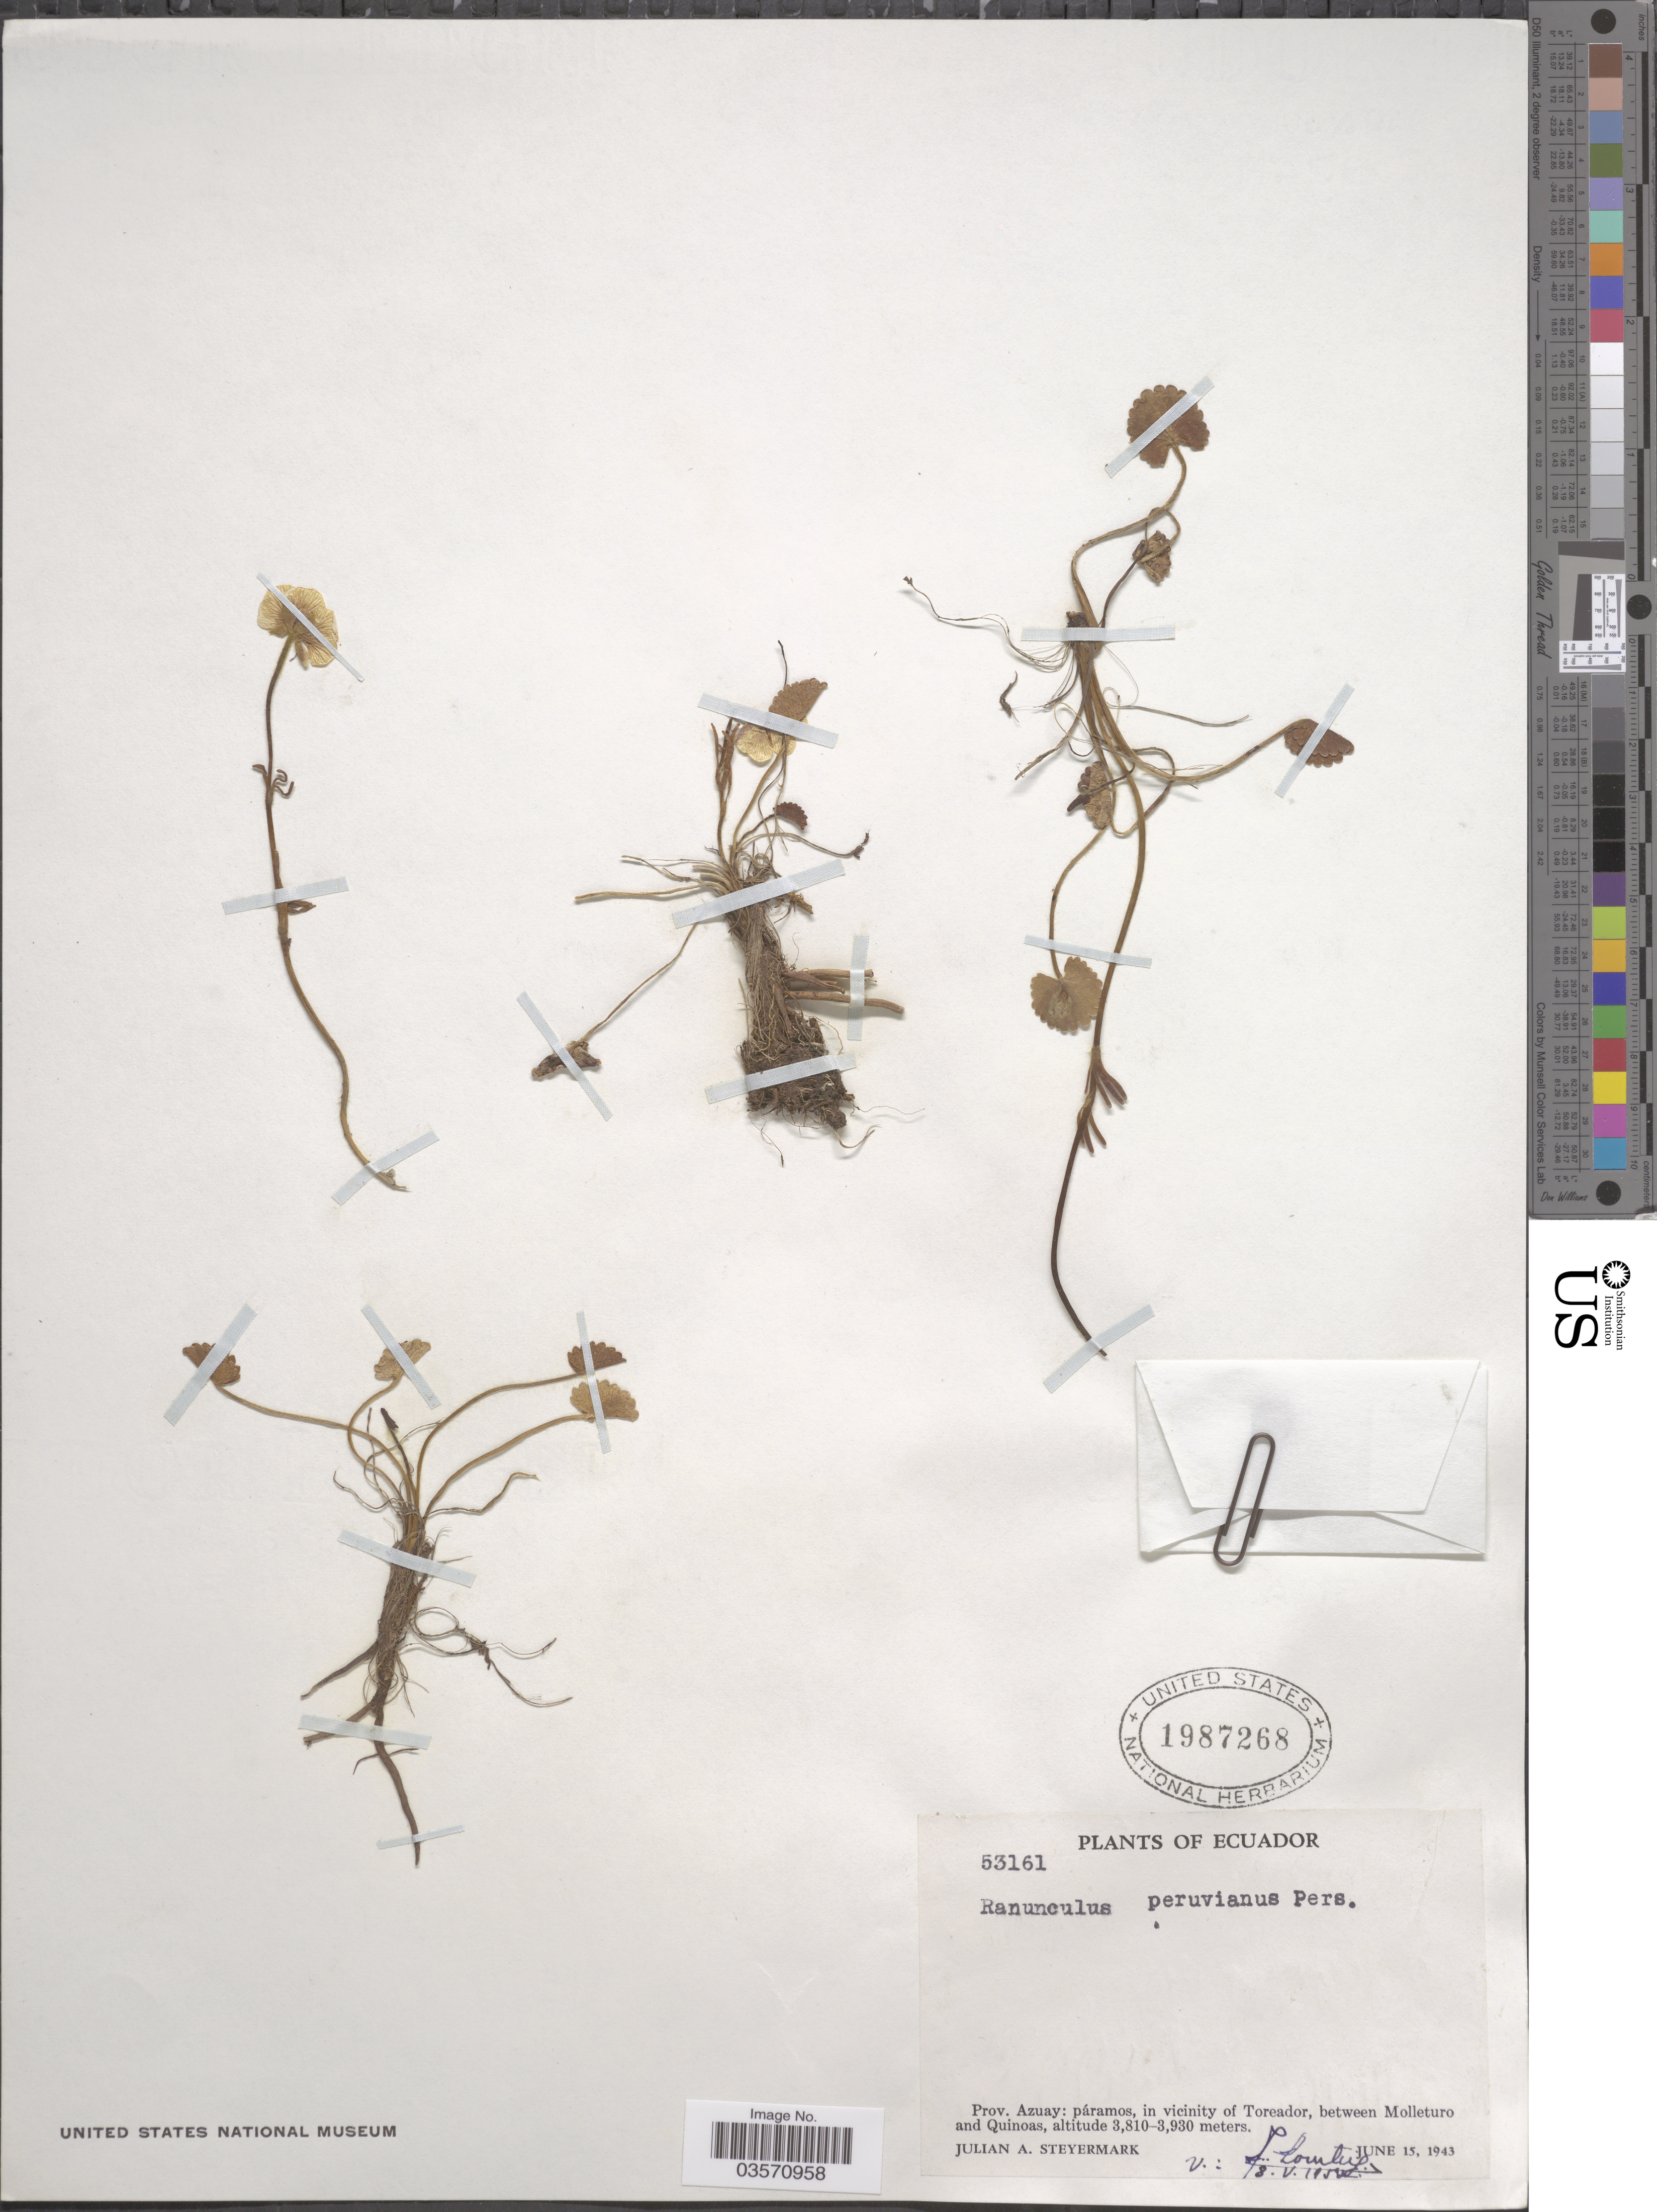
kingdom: Plantae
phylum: Tracheophyta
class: Magnoliopsida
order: Ranunculales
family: Ranunculaceae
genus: Ranunculus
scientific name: Ranunculus peruvianus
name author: Pers.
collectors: J. Steyermark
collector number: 53161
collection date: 1943-06-15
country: Ecuador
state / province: Azuay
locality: Páramos, in vicinity of Toreador, between Molleturo and Quinoas.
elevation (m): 3810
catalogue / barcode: US 1987268